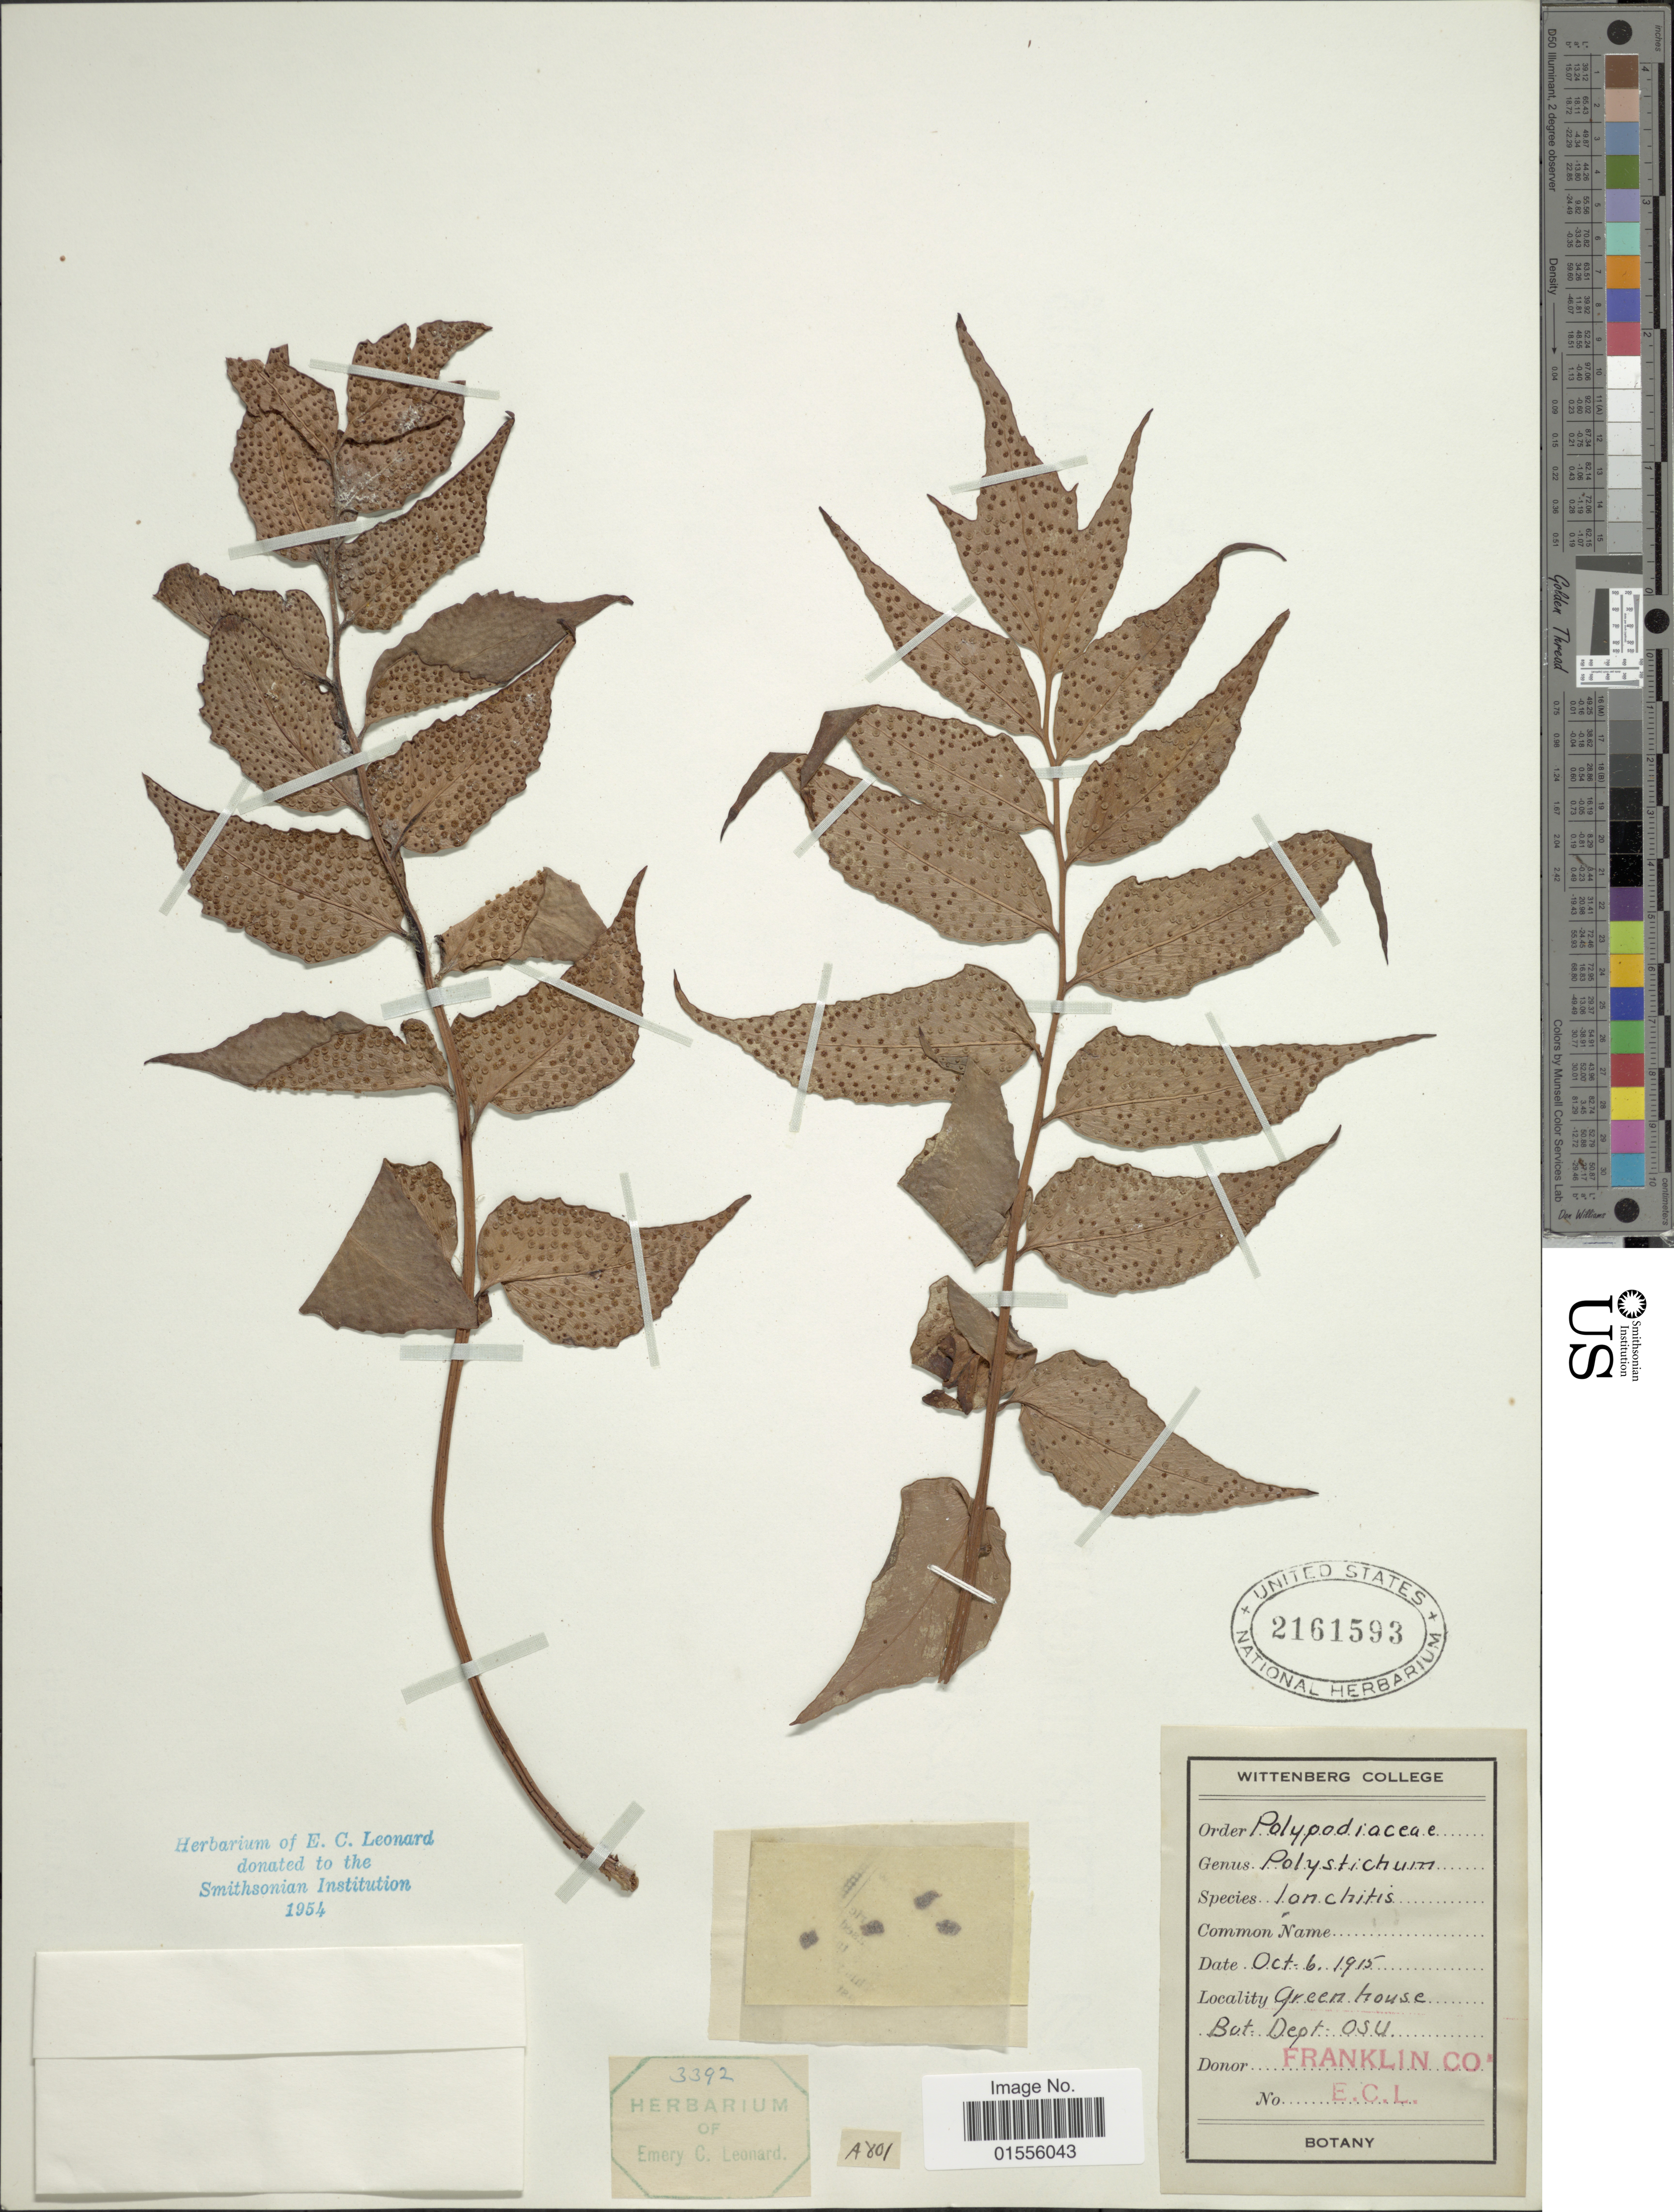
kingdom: Plantae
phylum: Tracheophyta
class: Polypodiopsida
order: Polypodiales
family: Dryopteridaceae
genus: Cyrtomium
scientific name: Cyrtomium falcatum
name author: (L. f.) C. Presl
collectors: E. C. Leonard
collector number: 3392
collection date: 1915-10-06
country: United States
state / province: Ohio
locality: Greenhouse, But. Dept. OSu, Franklin Co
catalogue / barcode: US 2161593